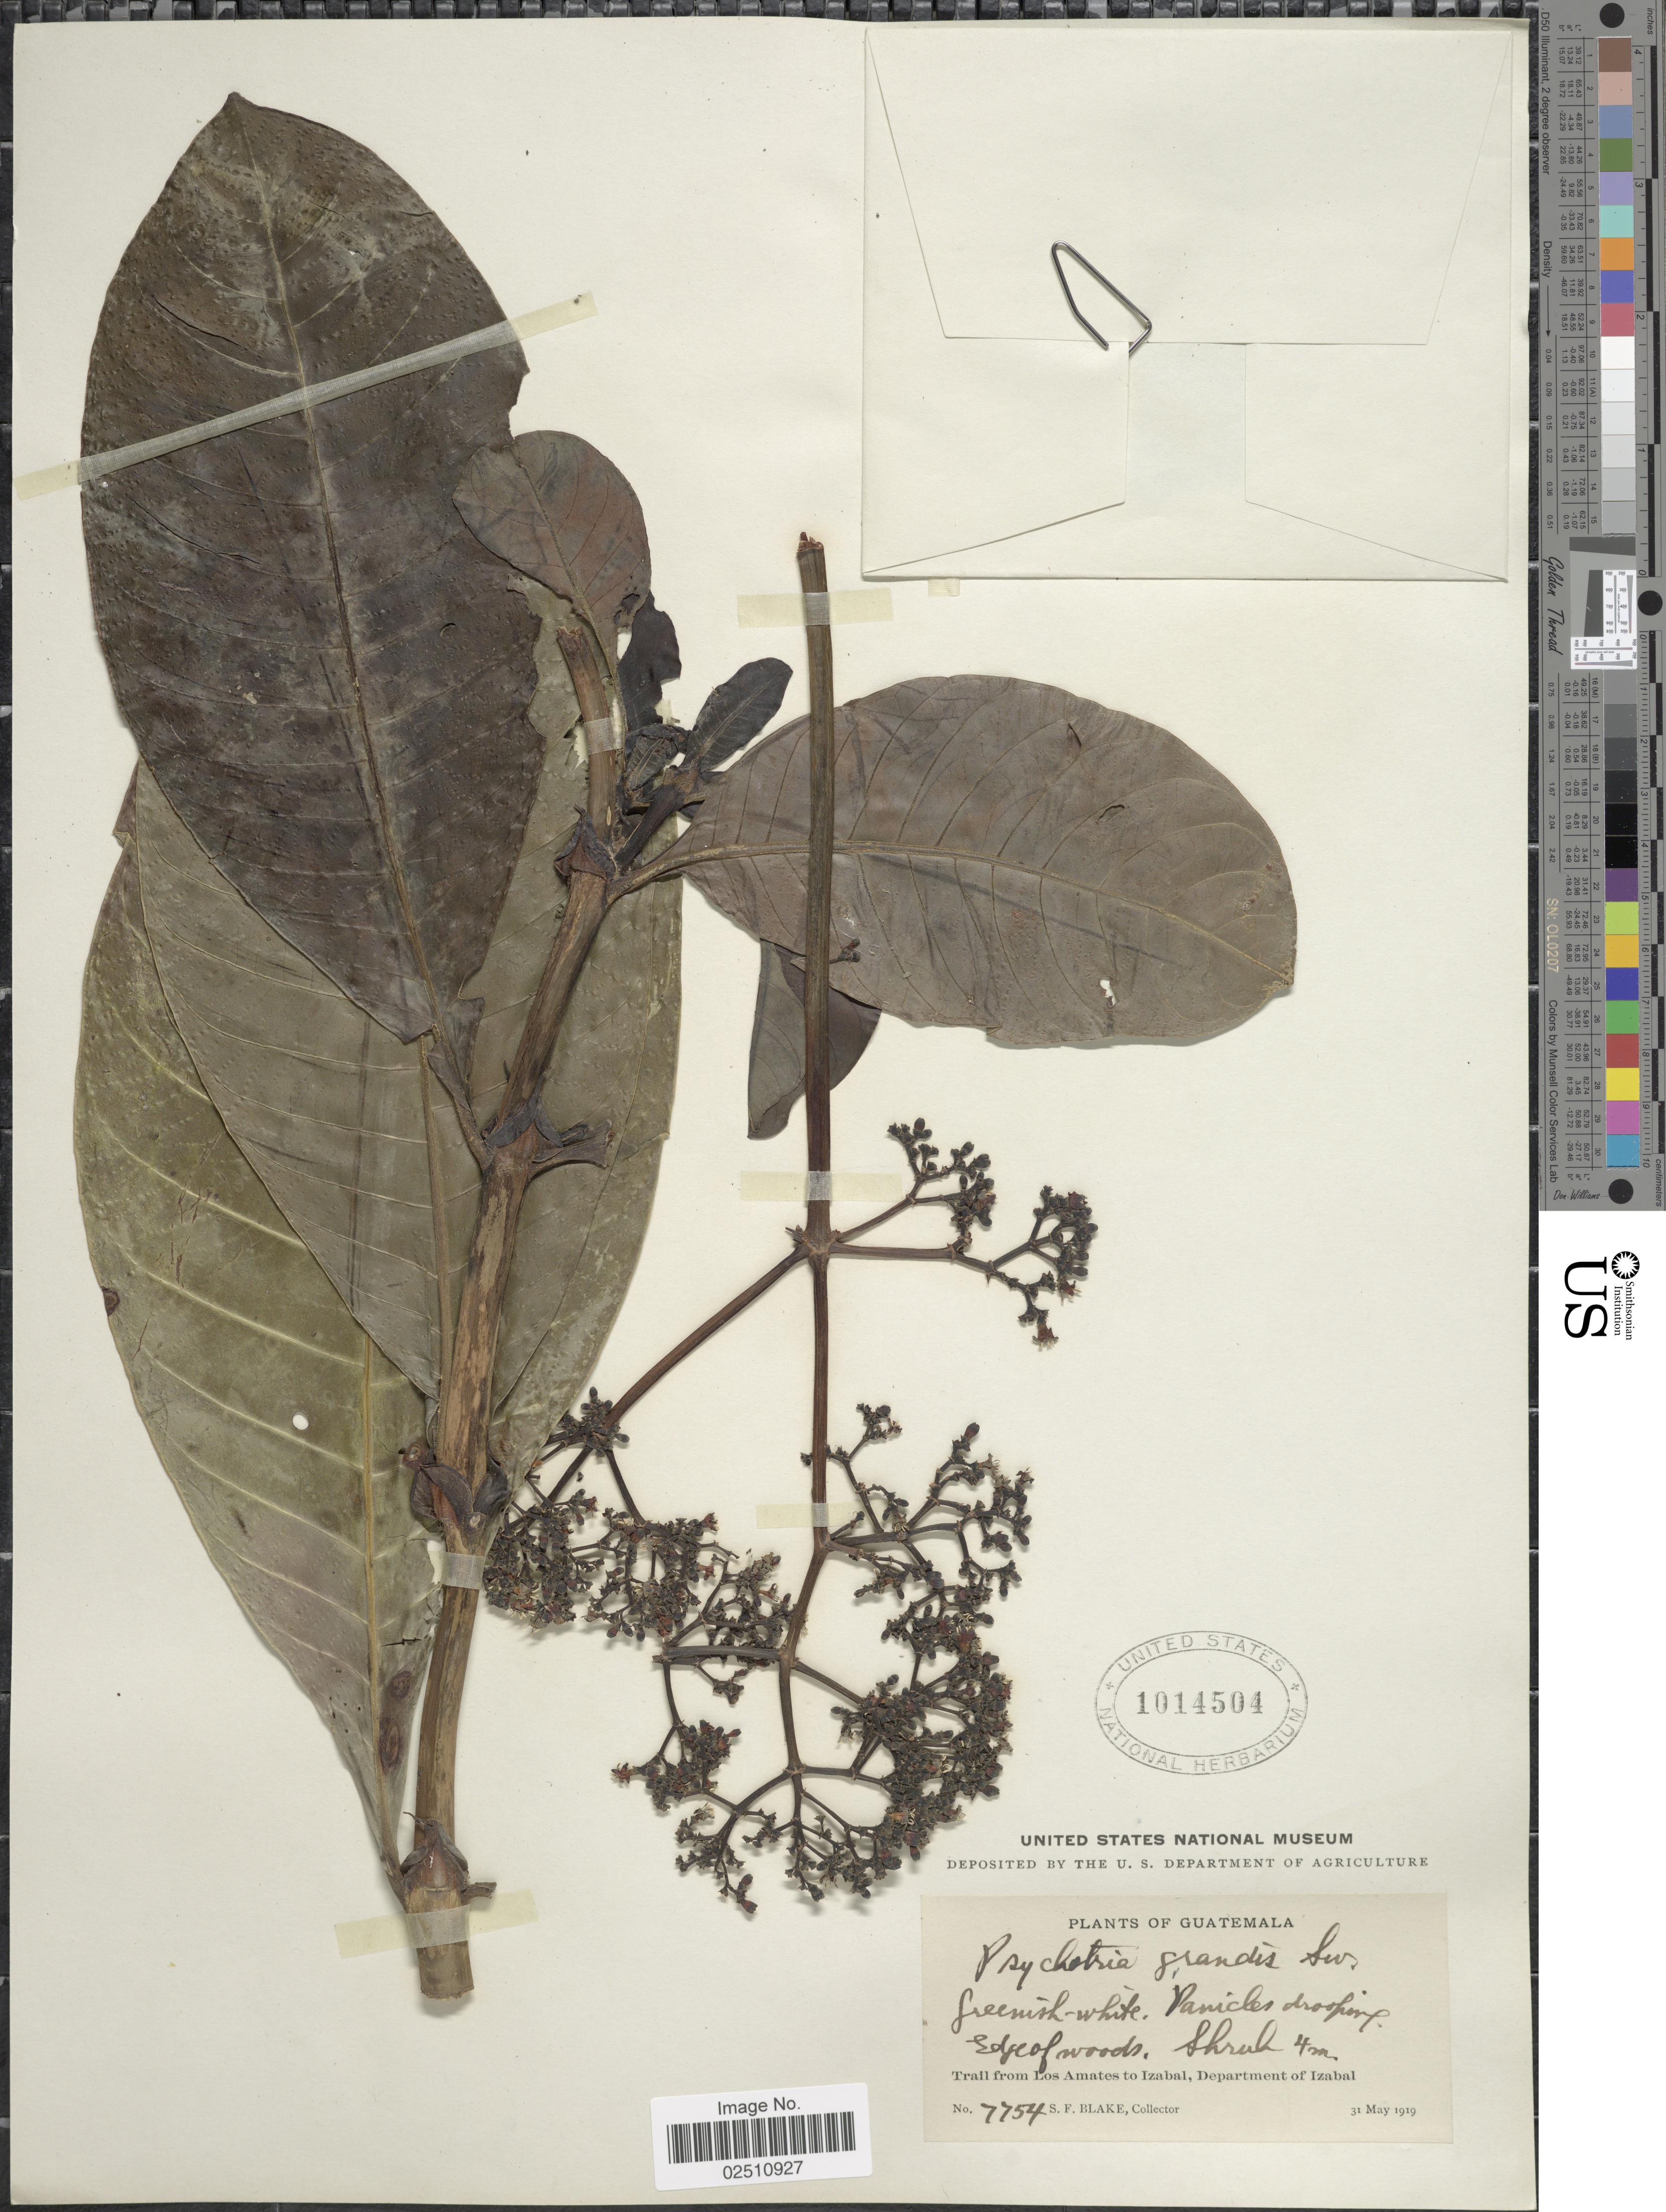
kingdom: Plantae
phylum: Tracheophyta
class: Magnoliopsida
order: Gentianales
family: Rubiaceae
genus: Psychotria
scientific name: Psychotria grandis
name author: Sw.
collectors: S. Blake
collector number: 7754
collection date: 1919-05-31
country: Guatemala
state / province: Izabal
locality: Edge of woods, Trail from Los Amates to Izabal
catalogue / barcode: US 1014504